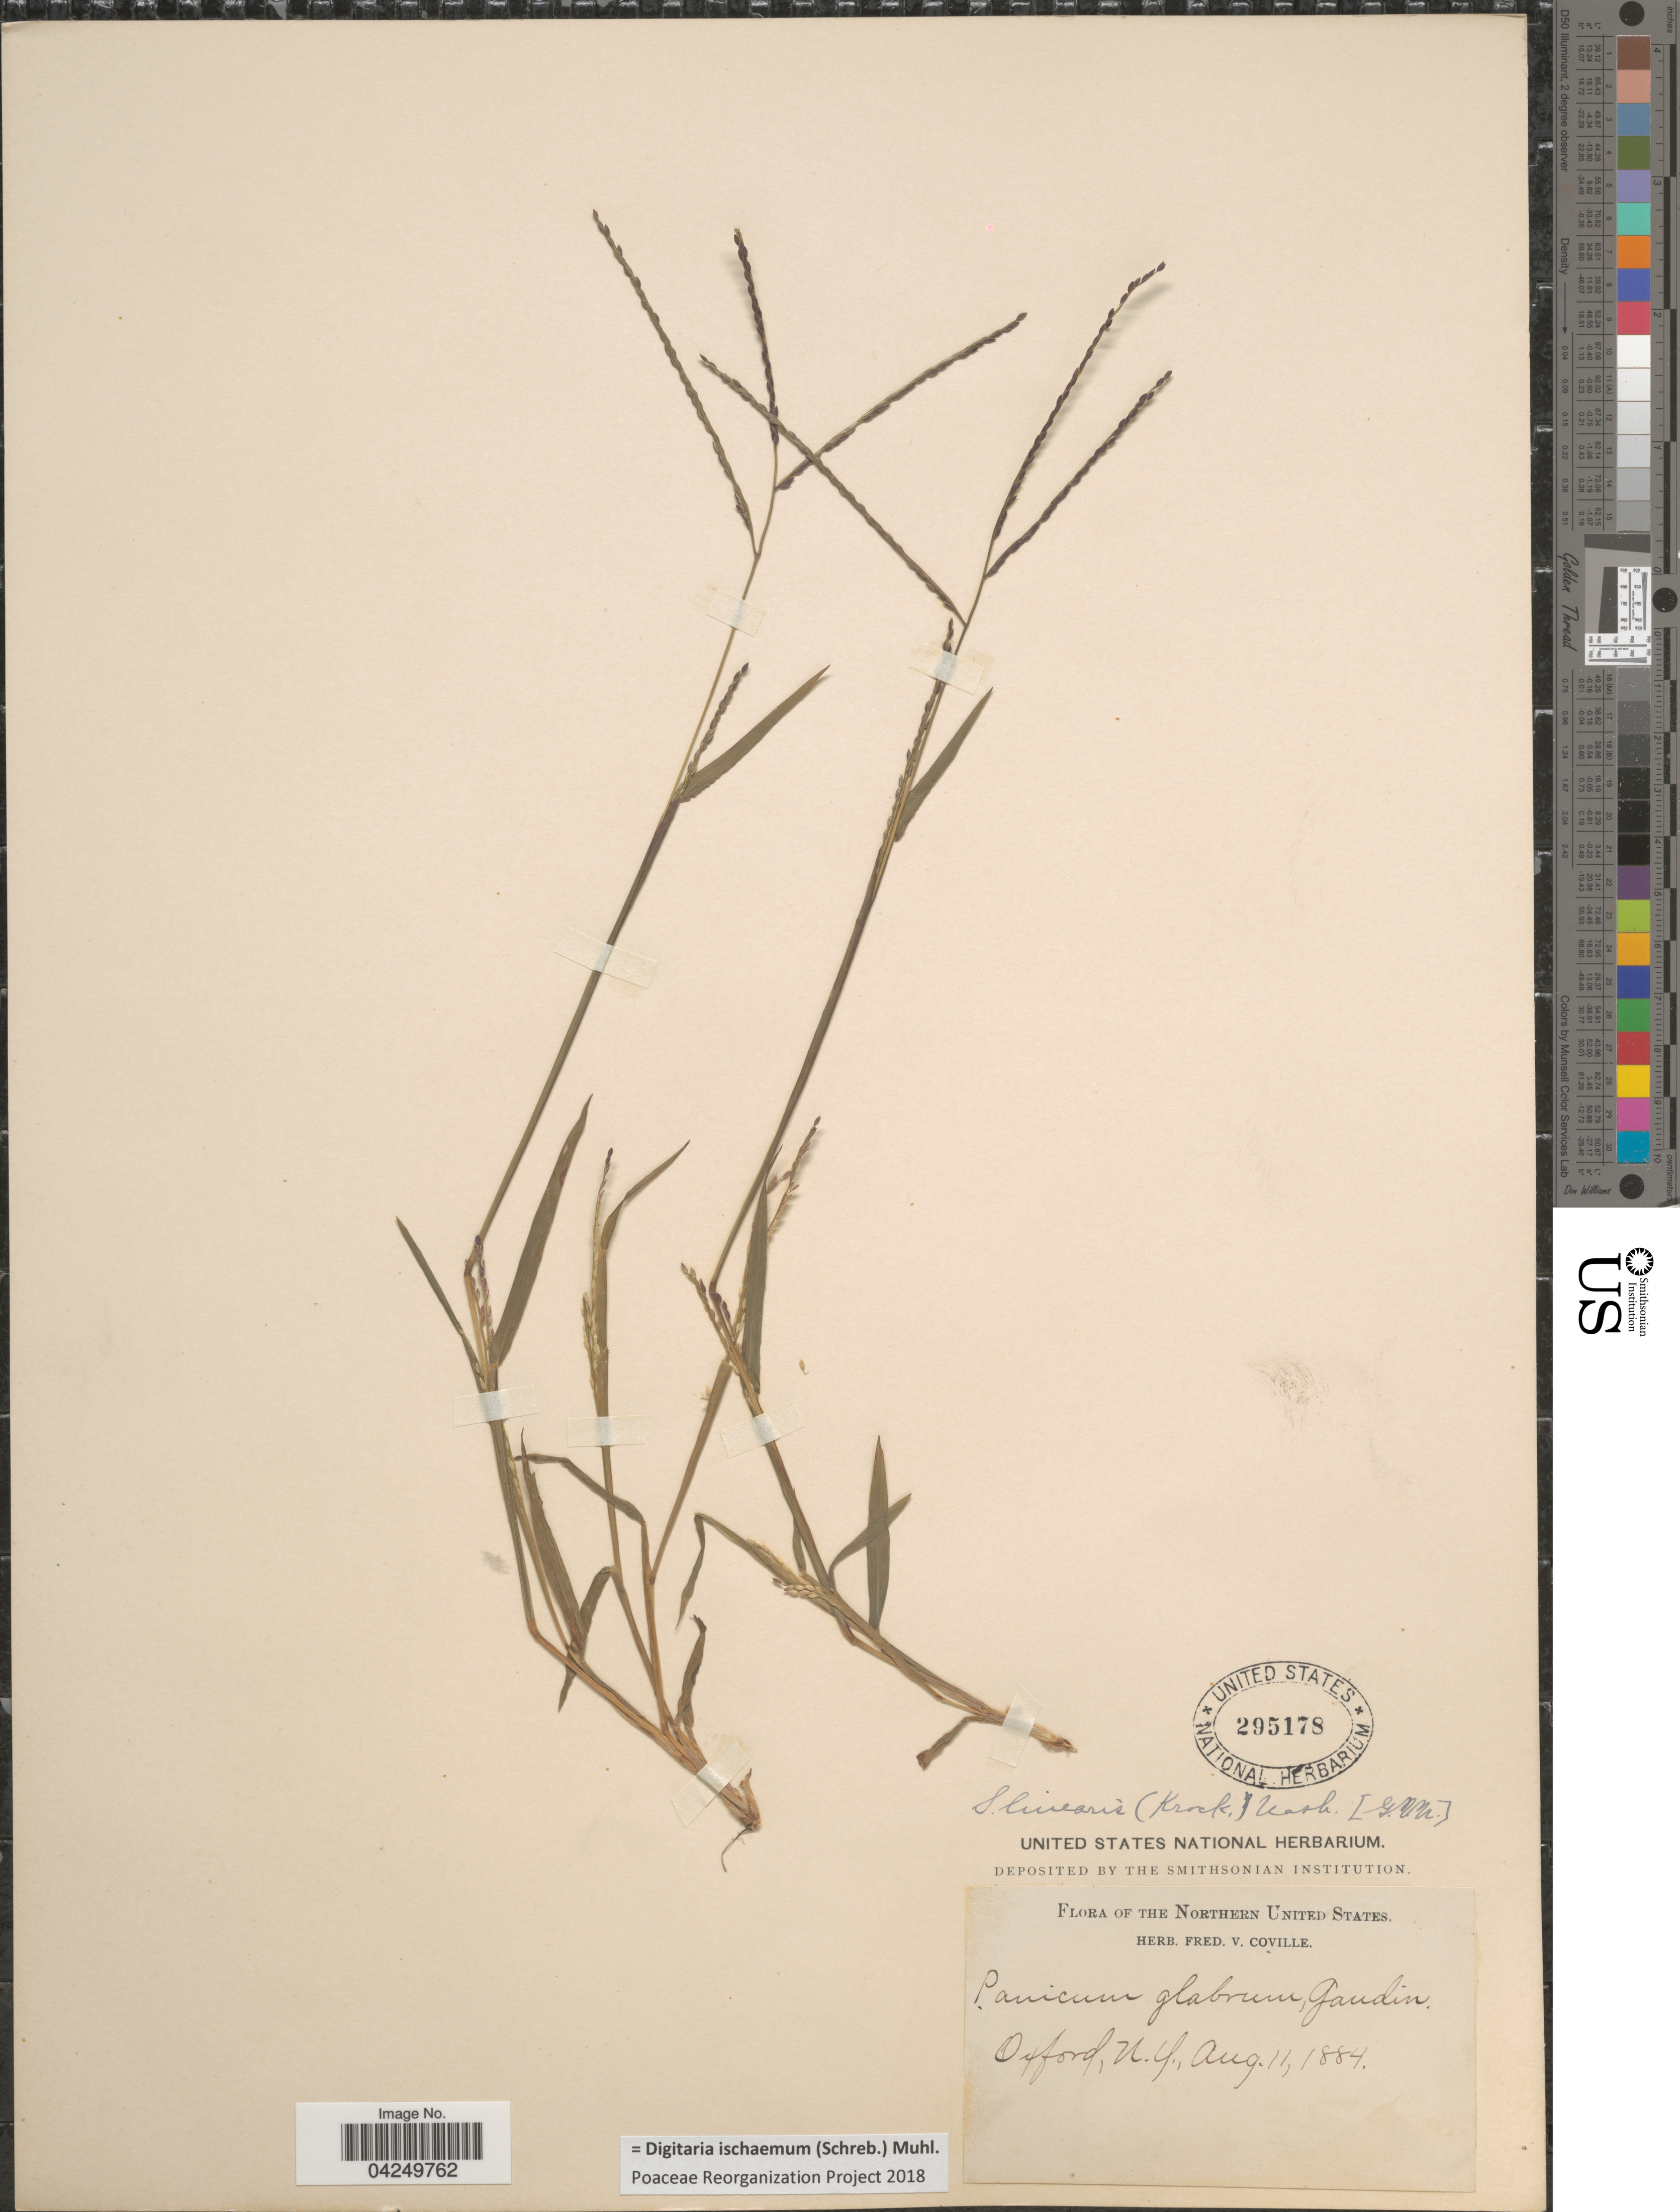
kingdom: Plantae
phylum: Tracheophyta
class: Liliopsida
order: Poales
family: Poaceae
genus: Digitaria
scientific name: Digitaria ischaemum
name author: (Schreber) Schreber ex Muhl.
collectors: F. V. Coville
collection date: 1884-08-11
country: United States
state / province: New York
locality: The Northern United States. Oxford.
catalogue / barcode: US 295178